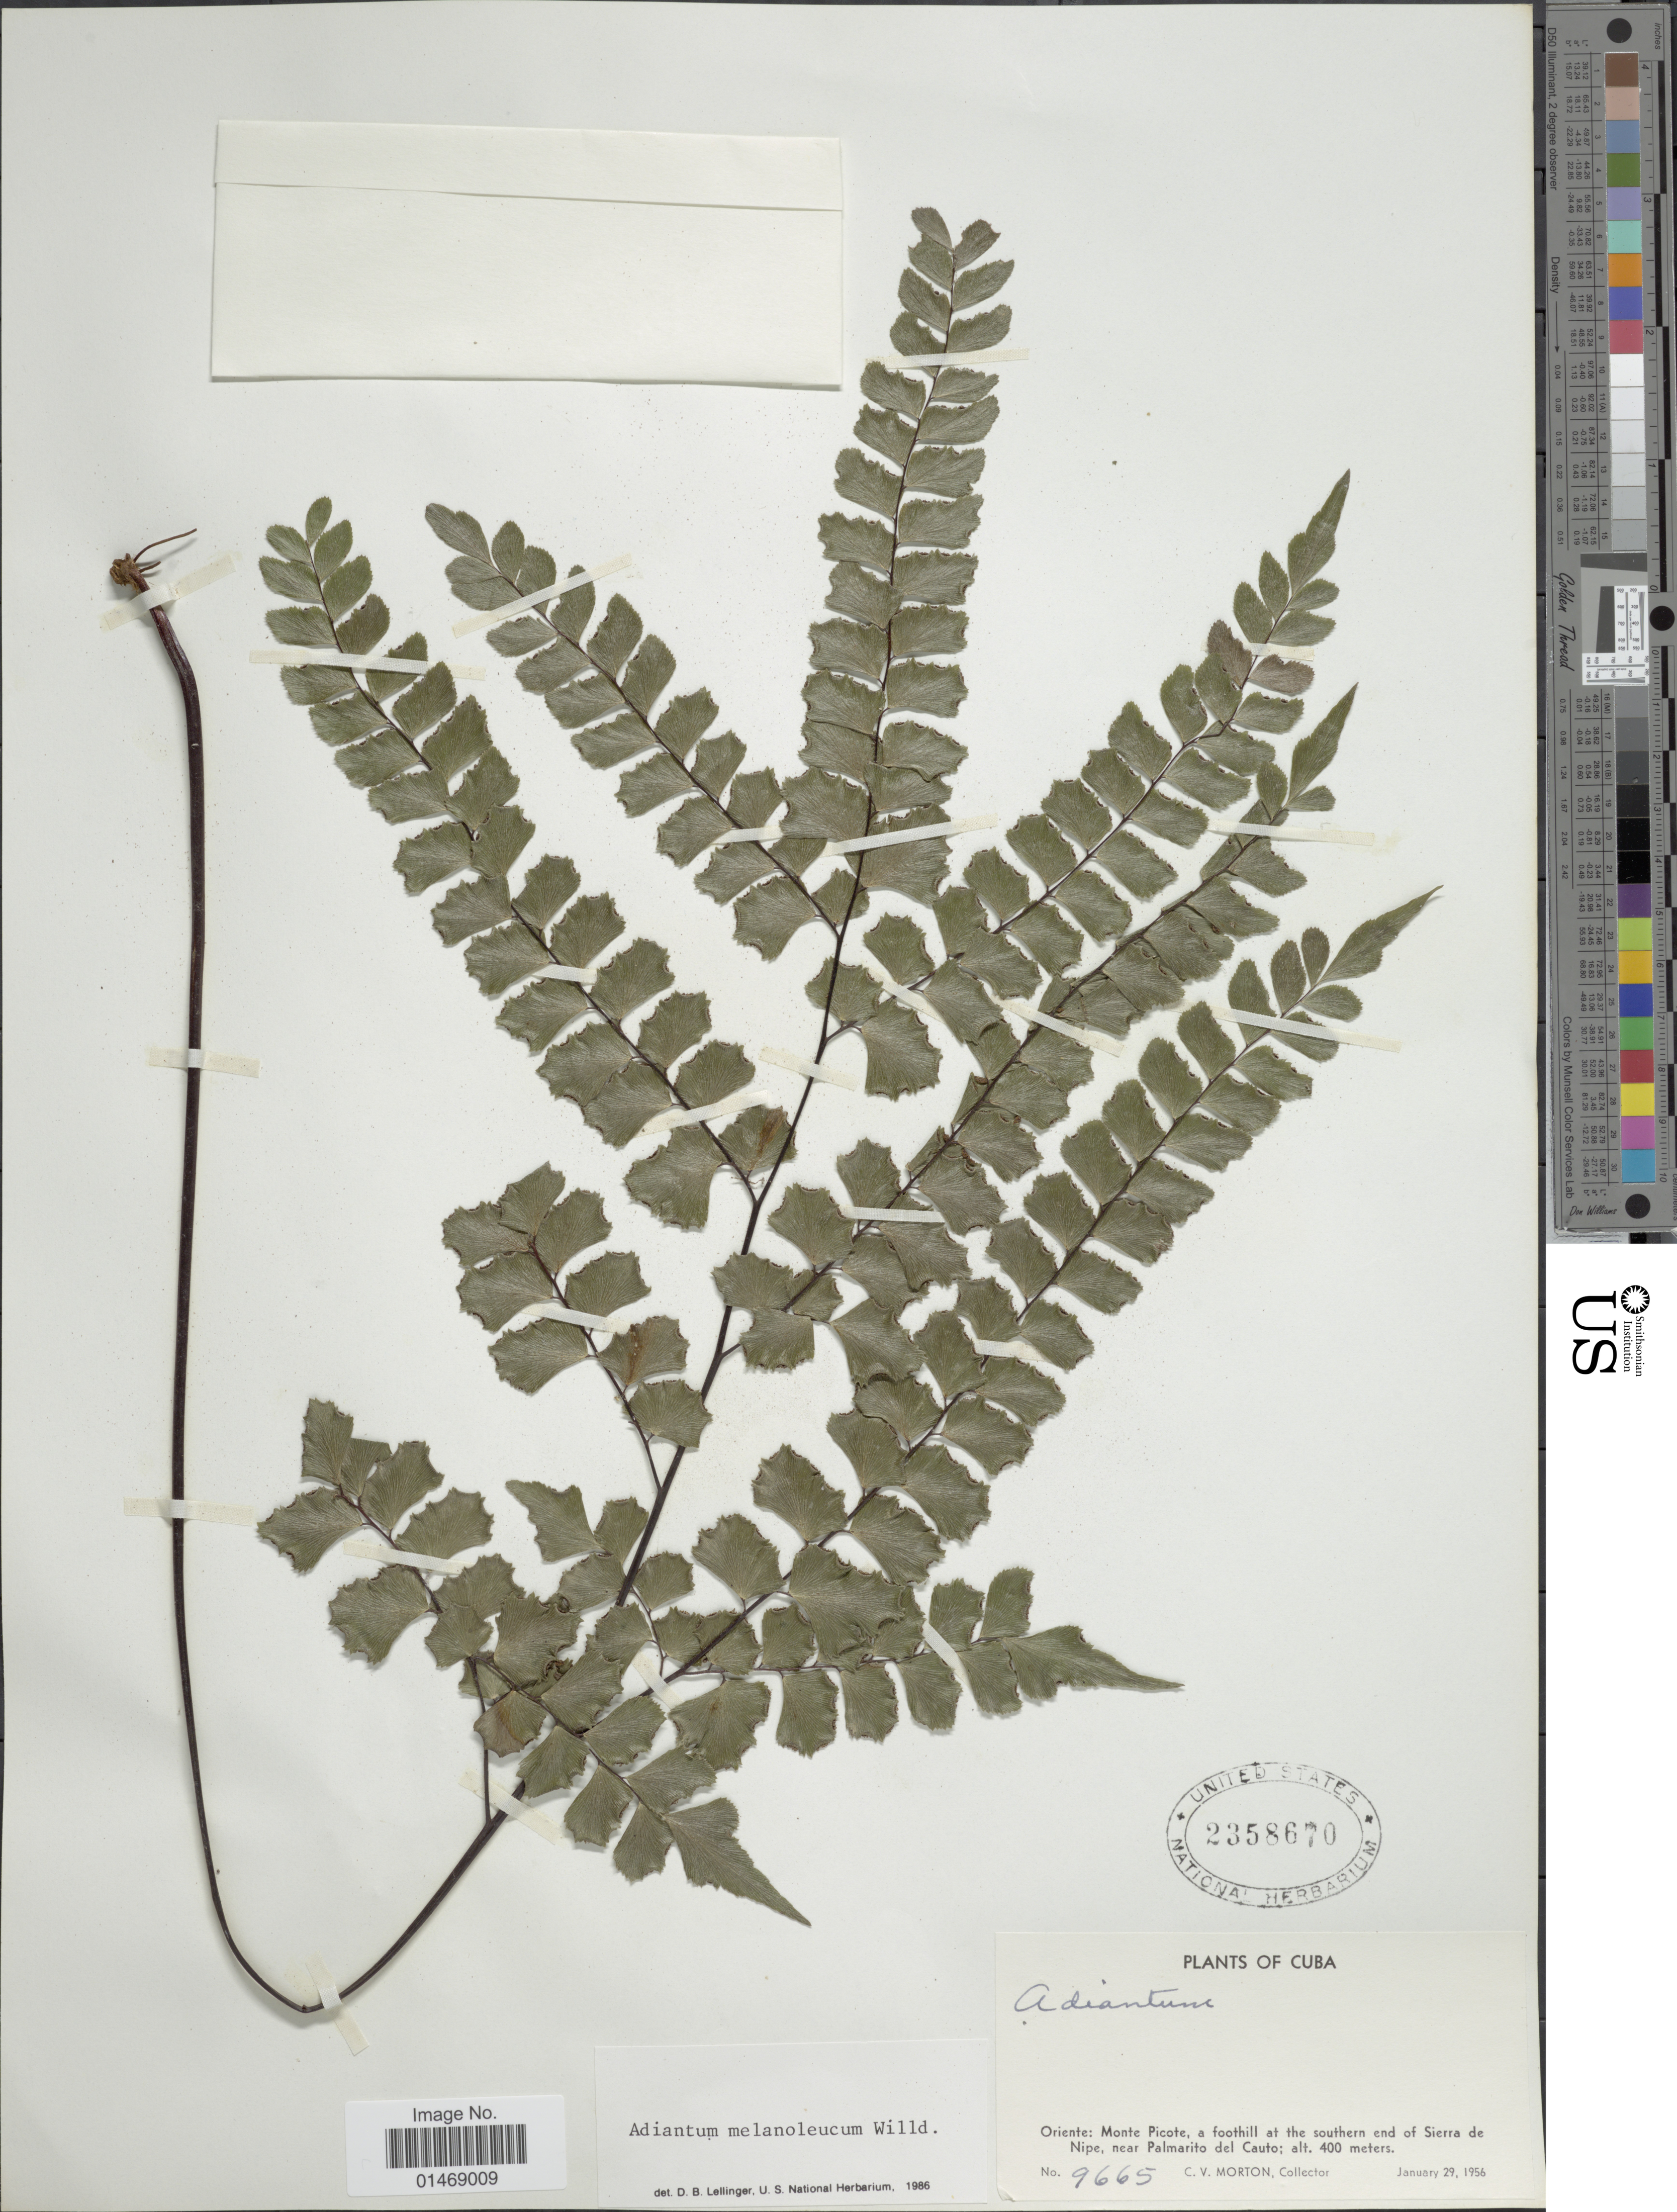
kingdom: Plantae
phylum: Tracheophyta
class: Polypodiopsida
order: Polypodiales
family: Pteridaceae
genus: Adiantum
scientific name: Adiantum melanoleucum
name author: Willd.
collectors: C. V. Morton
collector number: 9665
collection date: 1956-01-29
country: Cuba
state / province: Oriente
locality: Monte Picote, a foothill at the southern end of Sierra de Nipe, near Palmarito del Cauto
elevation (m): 400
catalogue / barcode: US 2358670